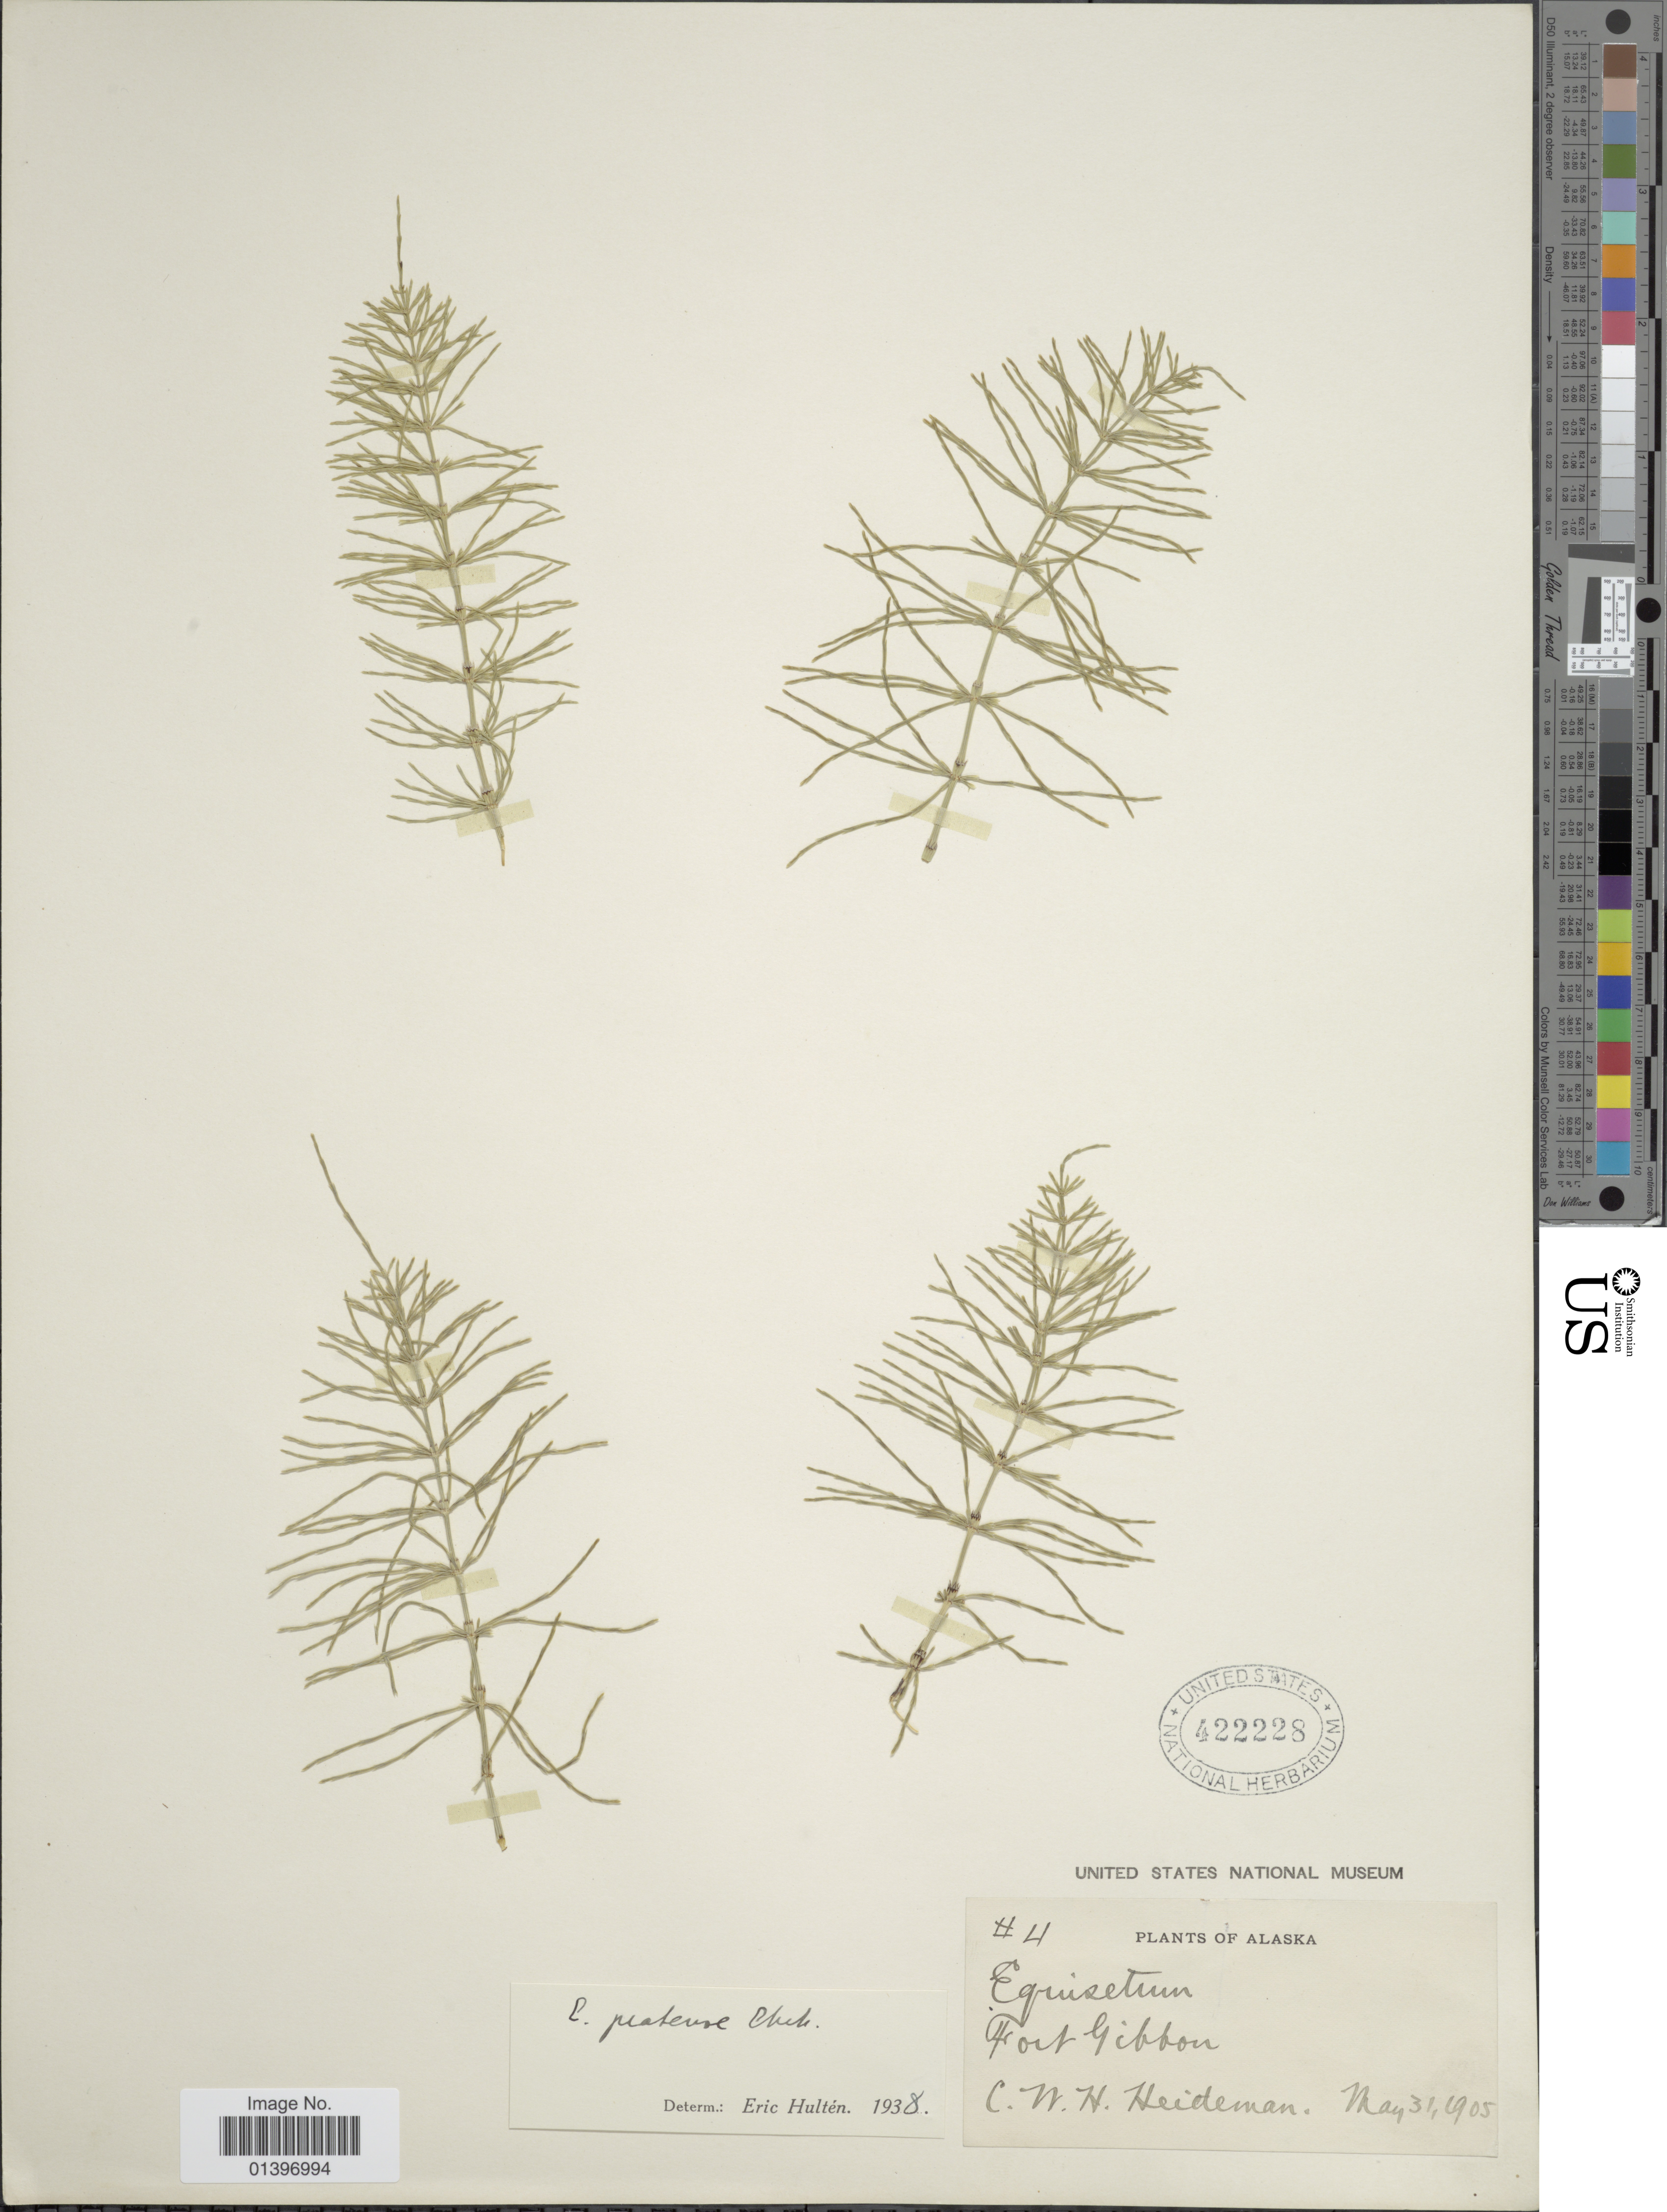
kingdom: Plantae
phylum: Tracheophyta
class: Polypodiopsida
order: Equisetales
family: Equisetaceae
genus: Equisetum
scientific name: Equisetum pratense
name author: Ehrh.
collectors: C. Heideman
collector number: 4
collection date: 1905-05-31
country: United States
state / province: Alaska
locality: Fort Gibbon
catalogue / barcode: US 422228